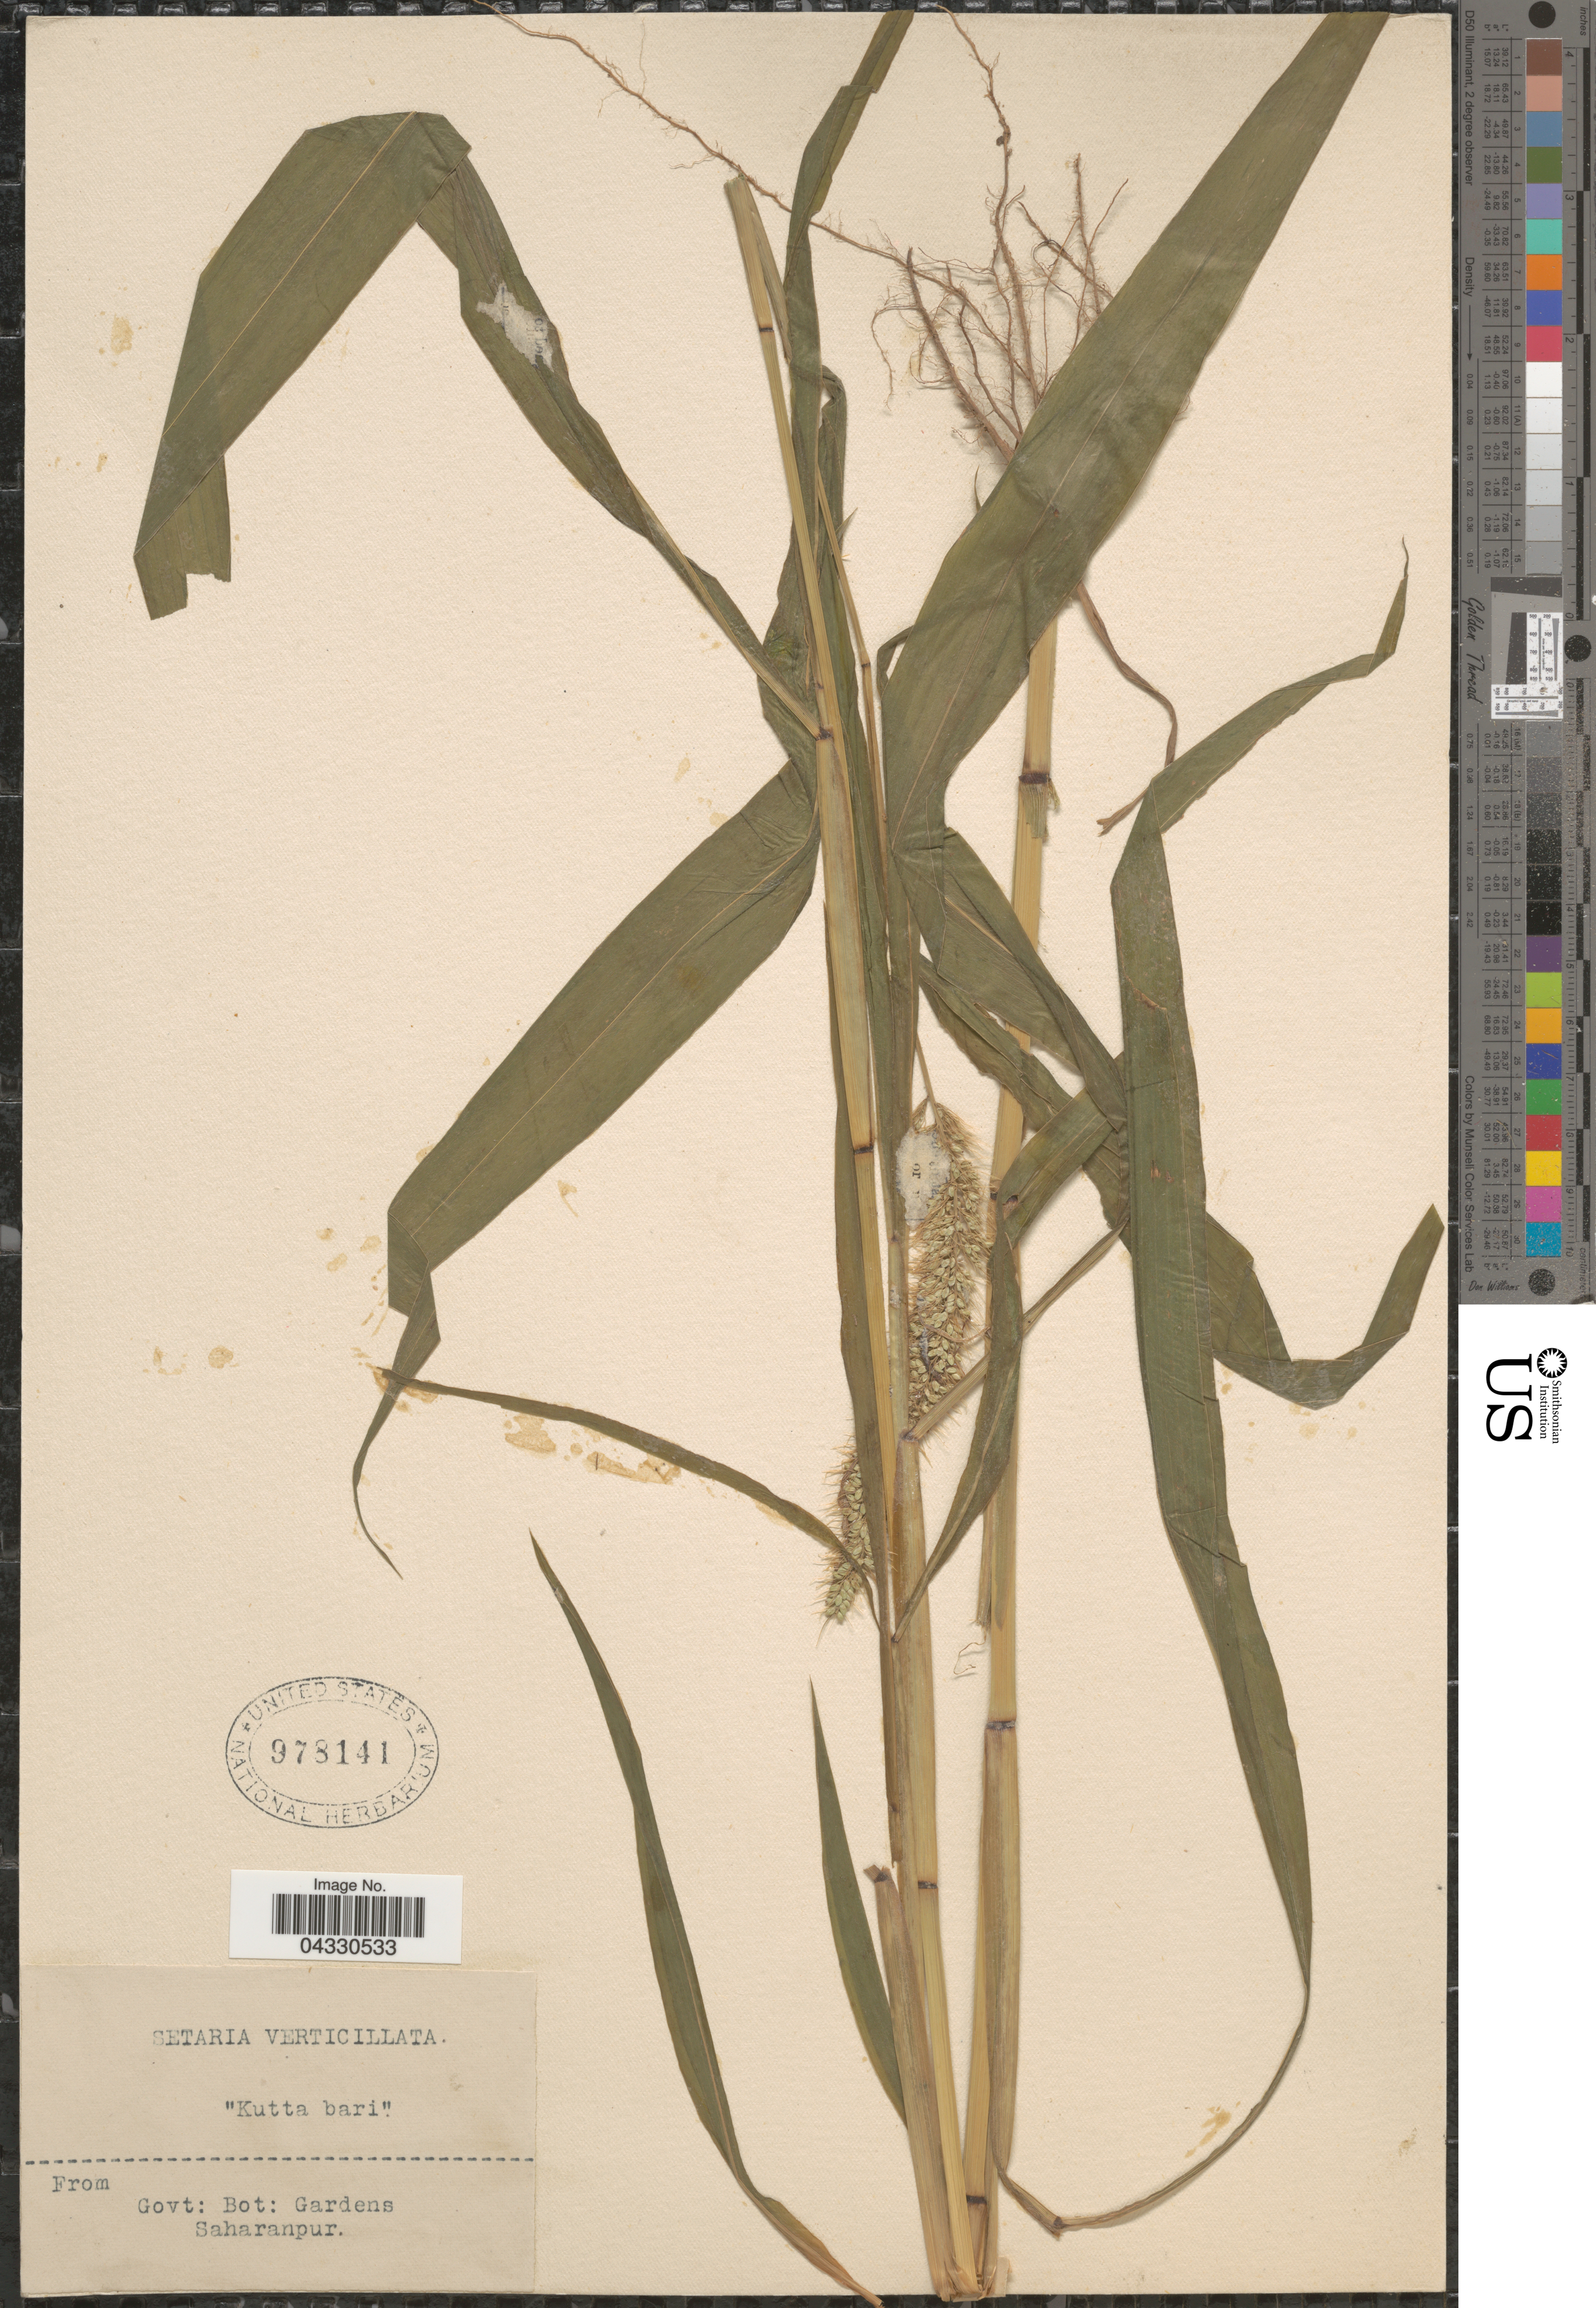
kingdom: Plantae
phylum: Tracheophyta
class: Liliopsida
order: Poales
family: Poaceae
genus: Setaria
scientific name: Setaria verticillata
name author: (L.) P. Beauv.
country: India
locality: Govt: Bot: Gardens Saharanpur.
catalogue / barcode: US 978141